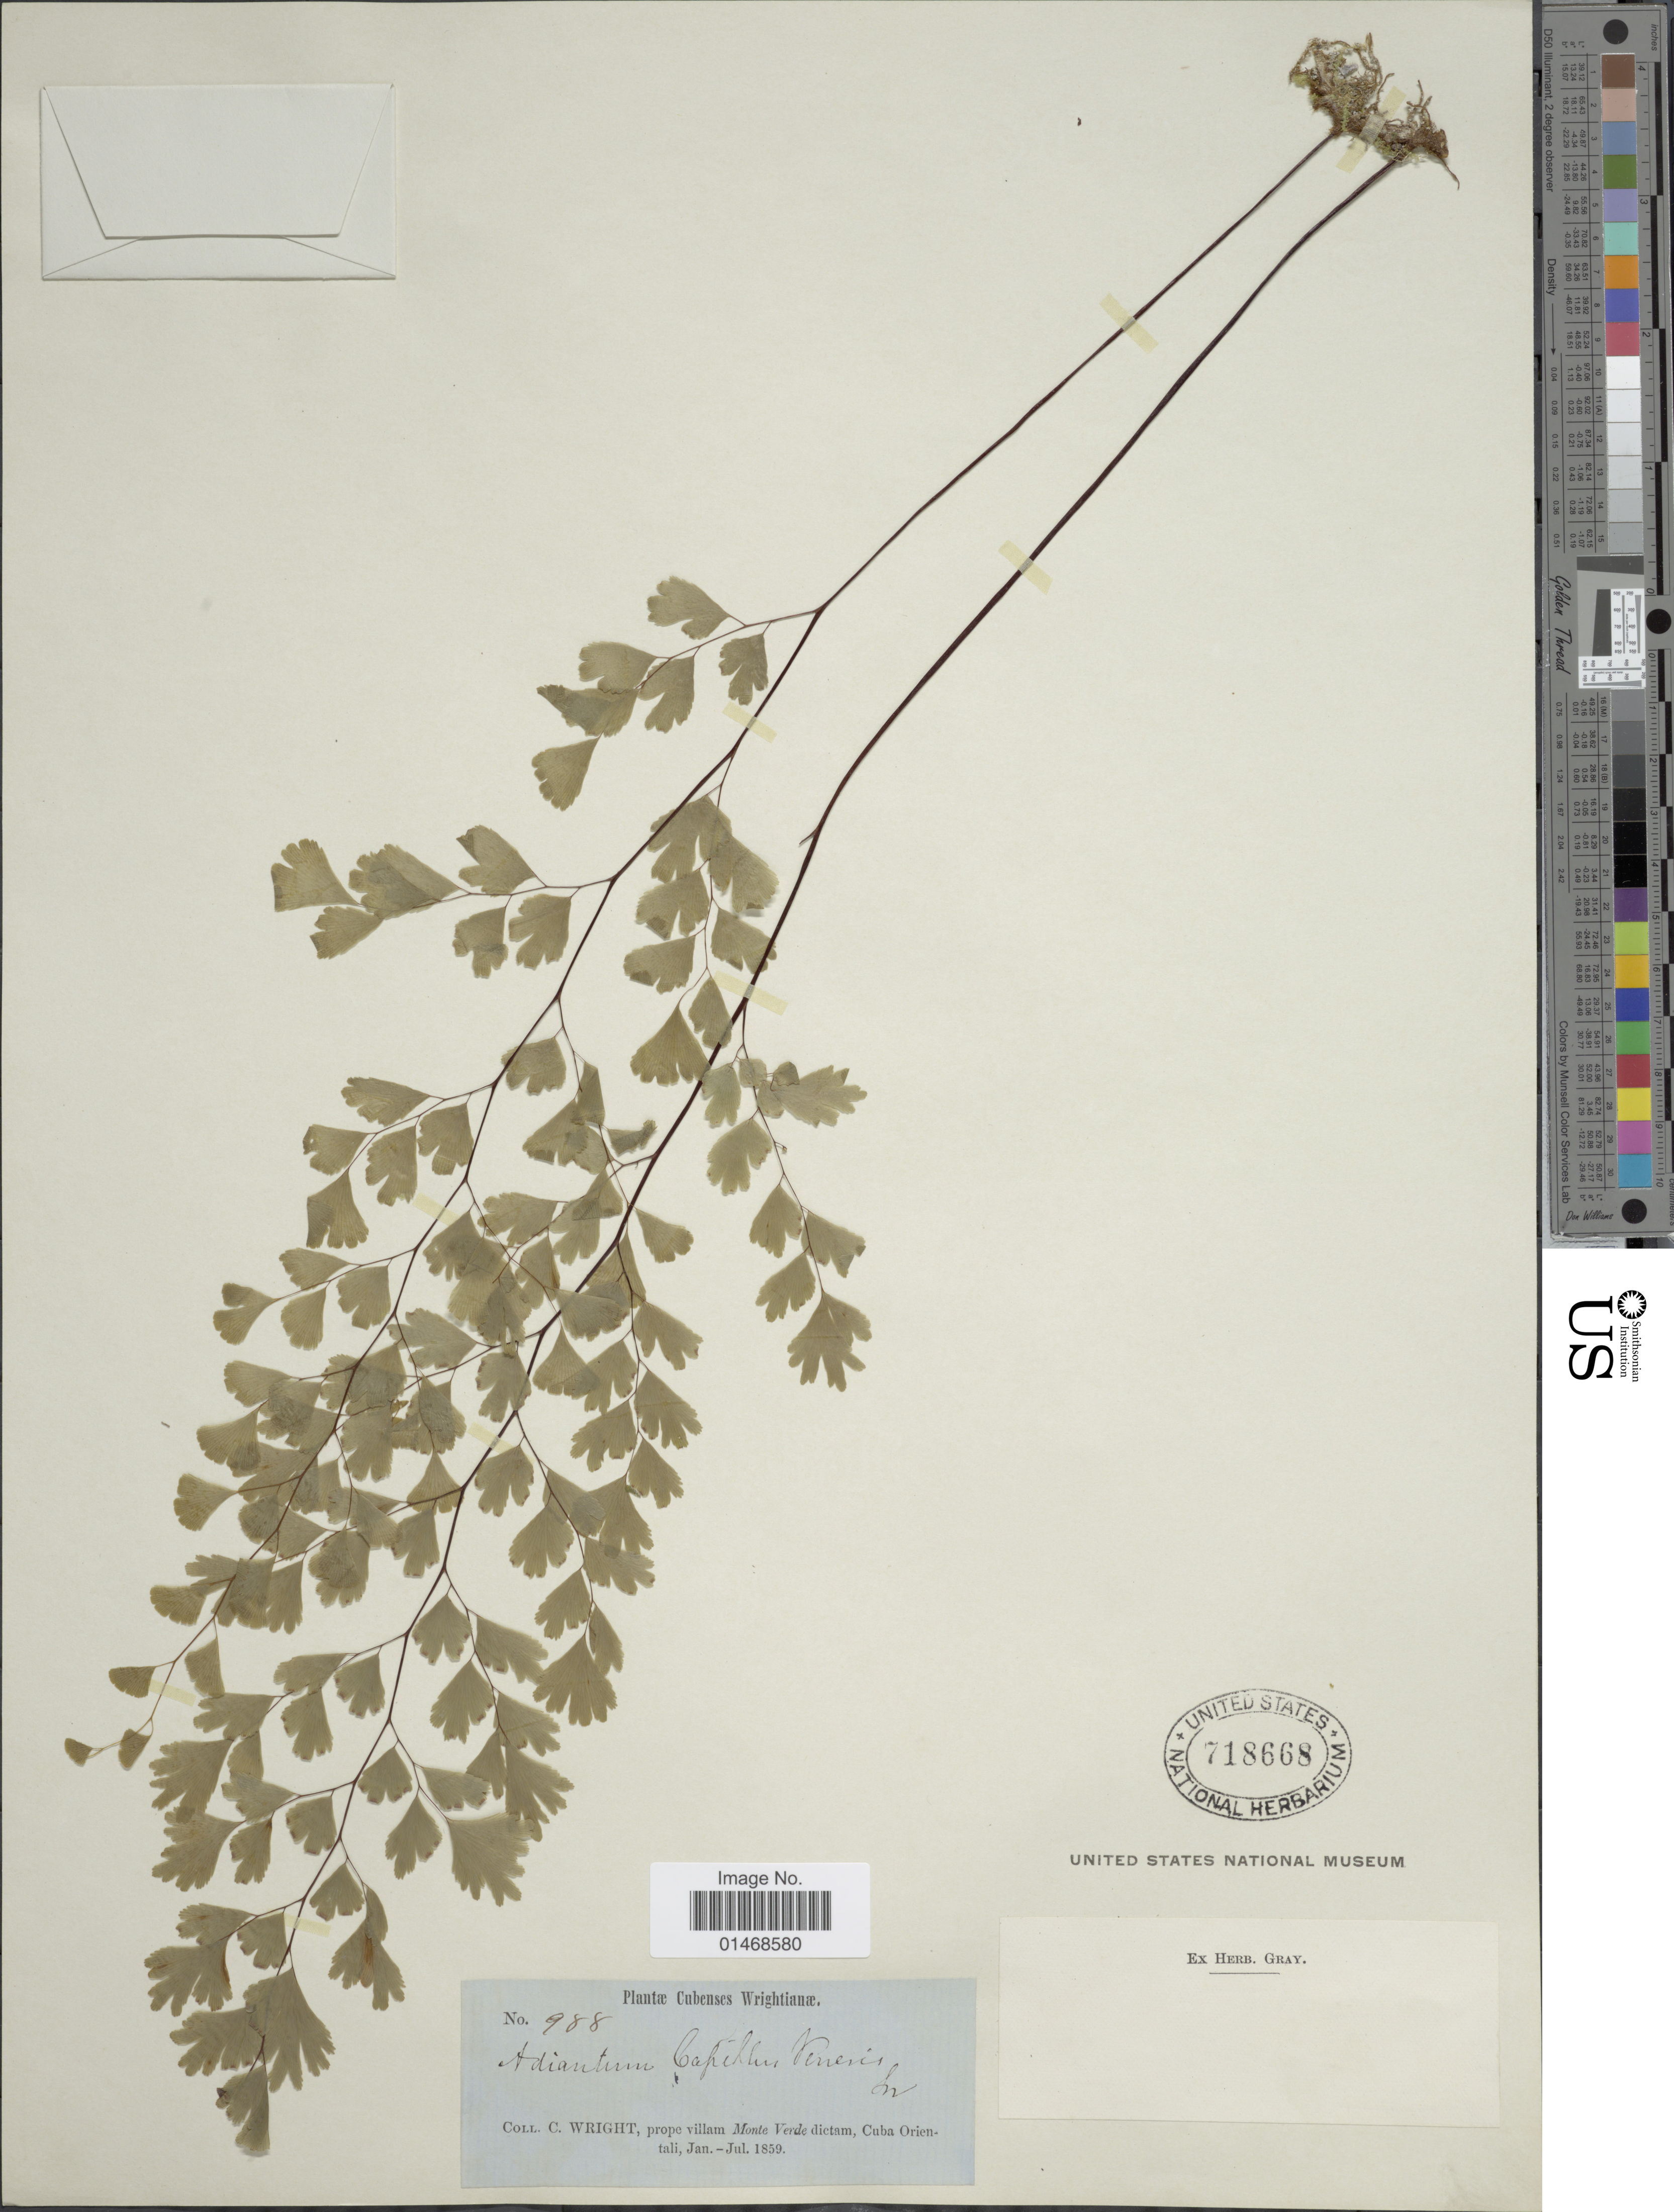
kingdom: Plantae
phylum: Tracheophyta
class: Polypodiopsida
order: Polypodiales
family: Pteridaceae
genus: Adiantum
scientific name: Adiantum capillus-veneris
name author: L.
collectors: C. Wright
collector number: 988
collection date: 1859-01/1859-07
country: Cuba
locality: Prope villam Monte Verde Dictam, Cuba Orientalis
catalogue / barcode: US 718668